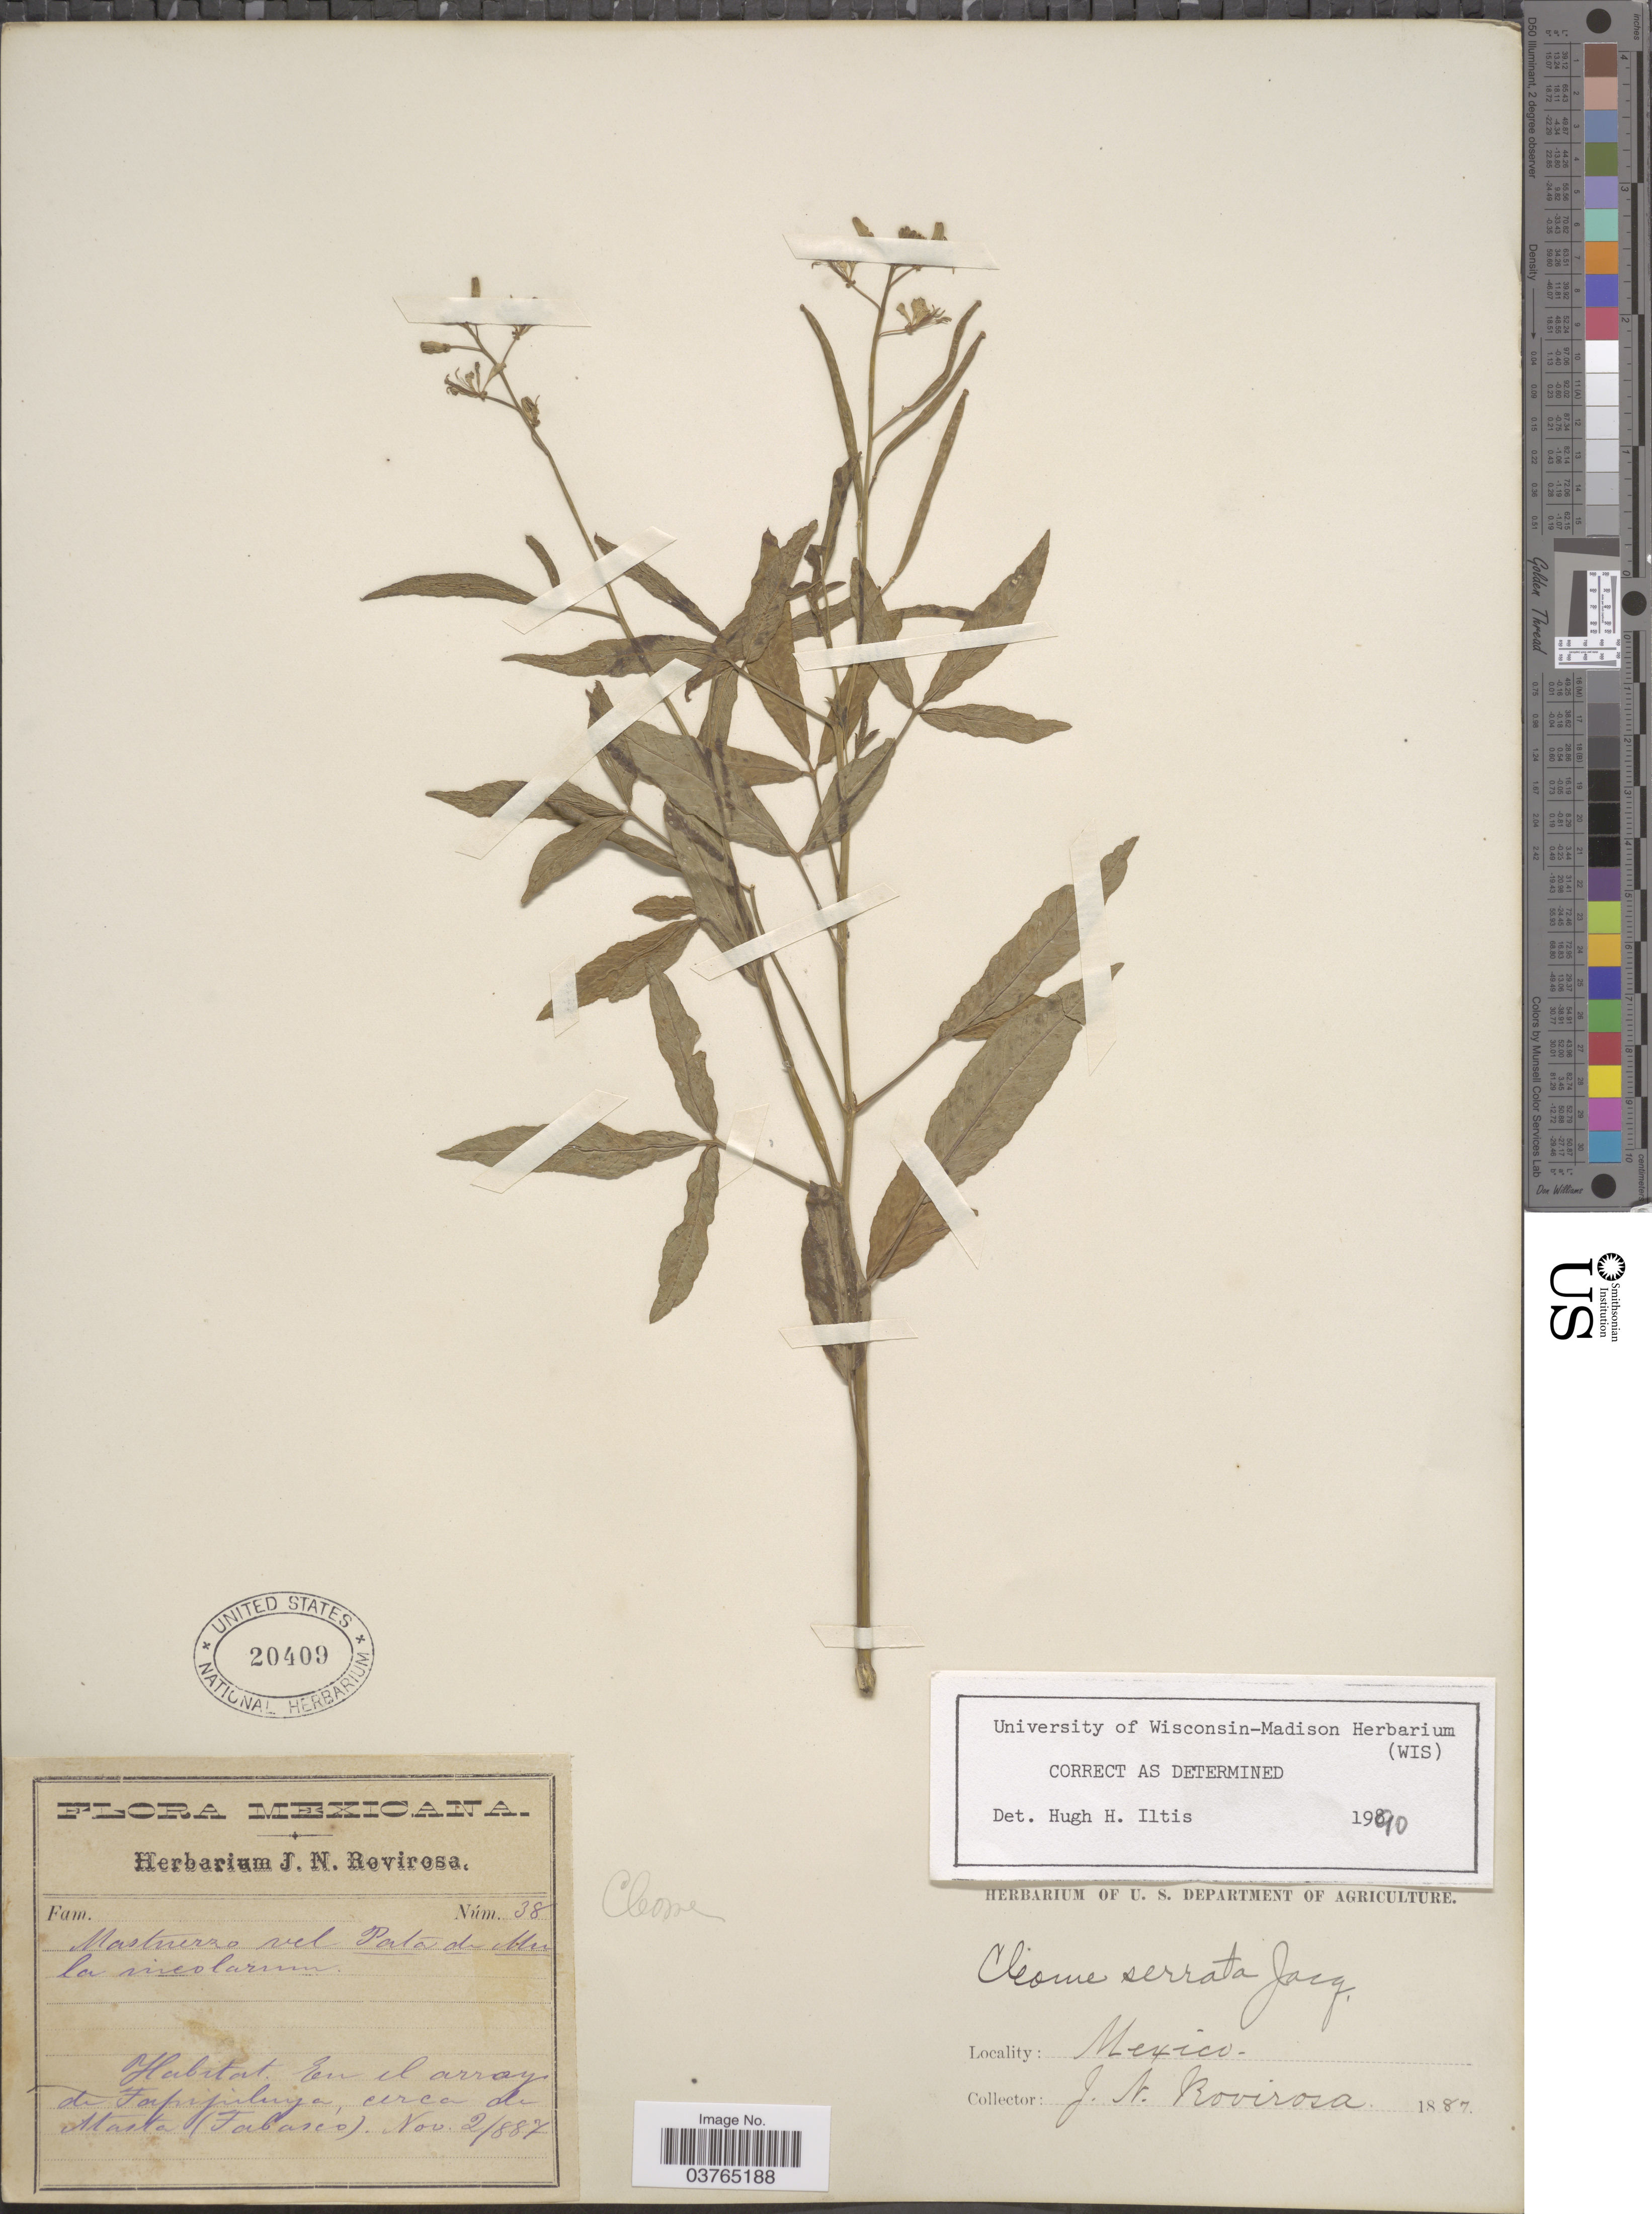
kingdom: Plantae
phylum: Tracheophyta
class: Magnoliopsida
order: Brassicales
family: Cleomaceae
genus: Cleoserrata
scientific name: Cleoserrata serrata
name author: (Jacq.) Iltis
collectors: J. N. Rovirosa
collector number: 38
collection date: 1887-11-02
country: Mexico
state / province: Tabasco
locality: En el arroyo de Tapipiluya, cerca de Atasta (Tabasco).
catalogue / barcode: US 20409